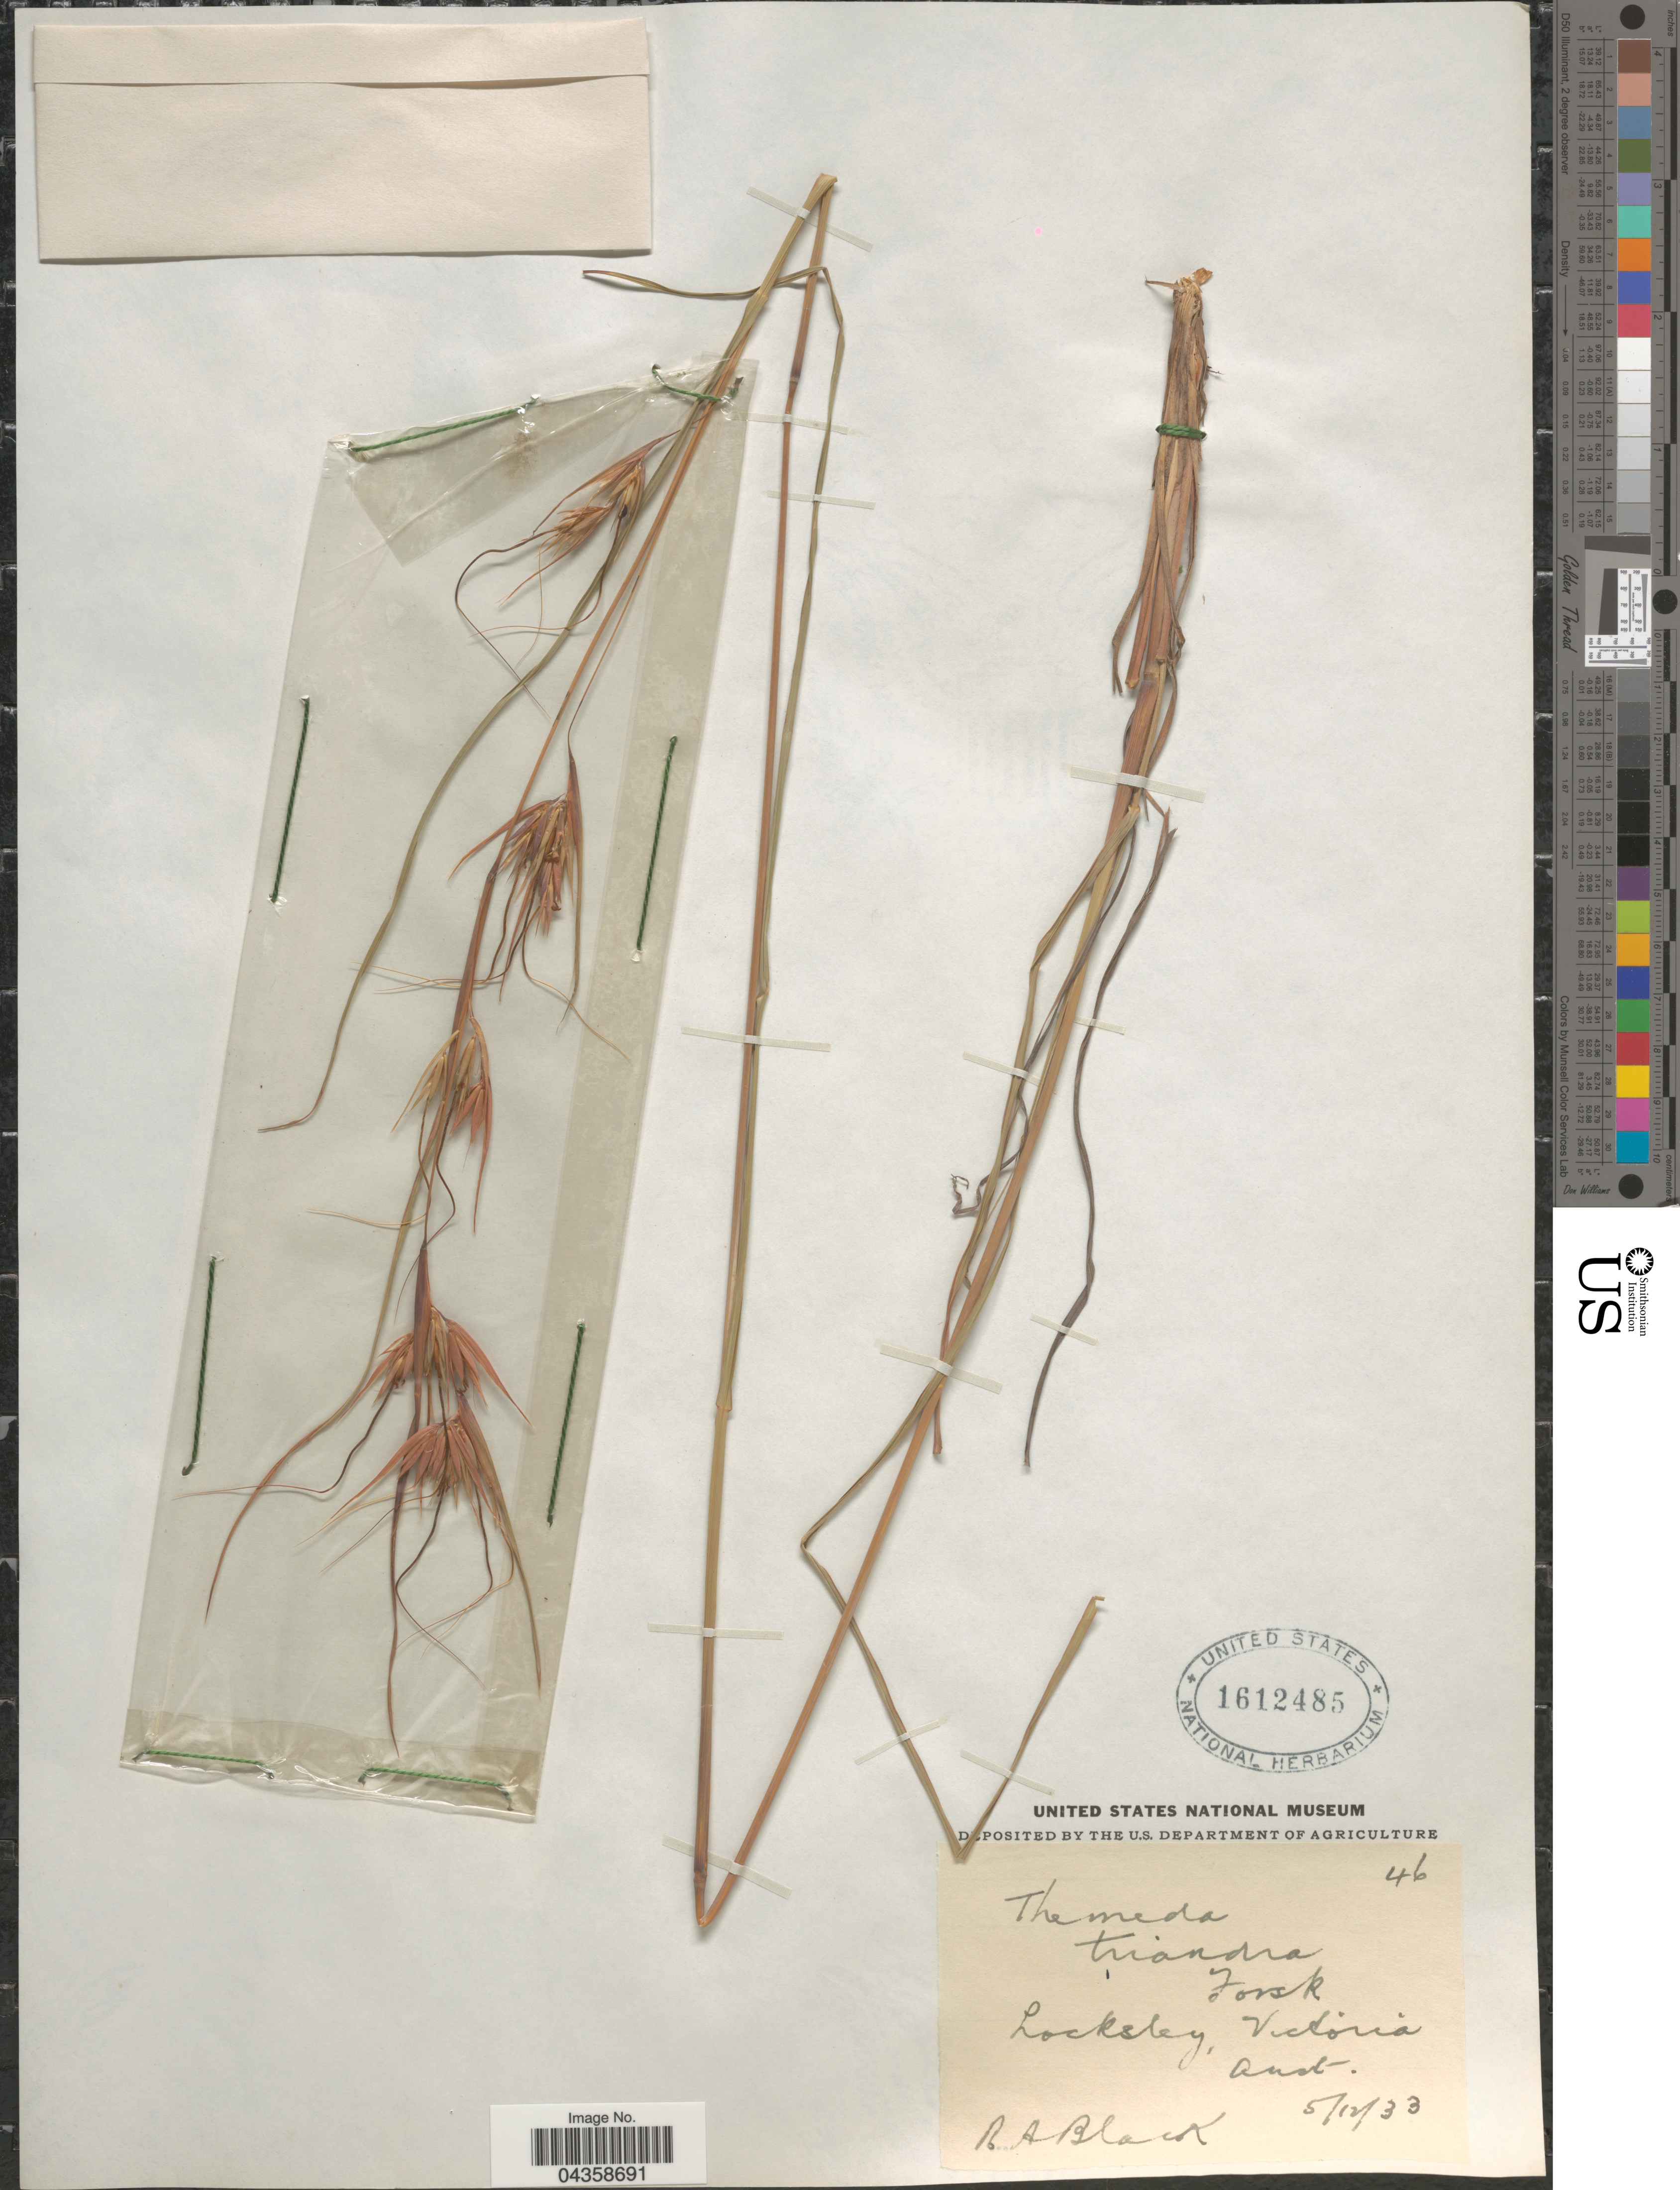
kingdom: Plantae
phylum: Tracheophyta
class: Liliopsida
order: Poales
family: Poaceae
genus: Themeda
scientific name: Themeda triandra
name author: Forssk.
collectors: R. A. Black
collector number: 46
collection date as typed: Transcribed d/m/y: 5/12/33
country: Australia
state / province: Victoria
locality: Locksley, Victoria.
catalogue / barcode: US 1612485